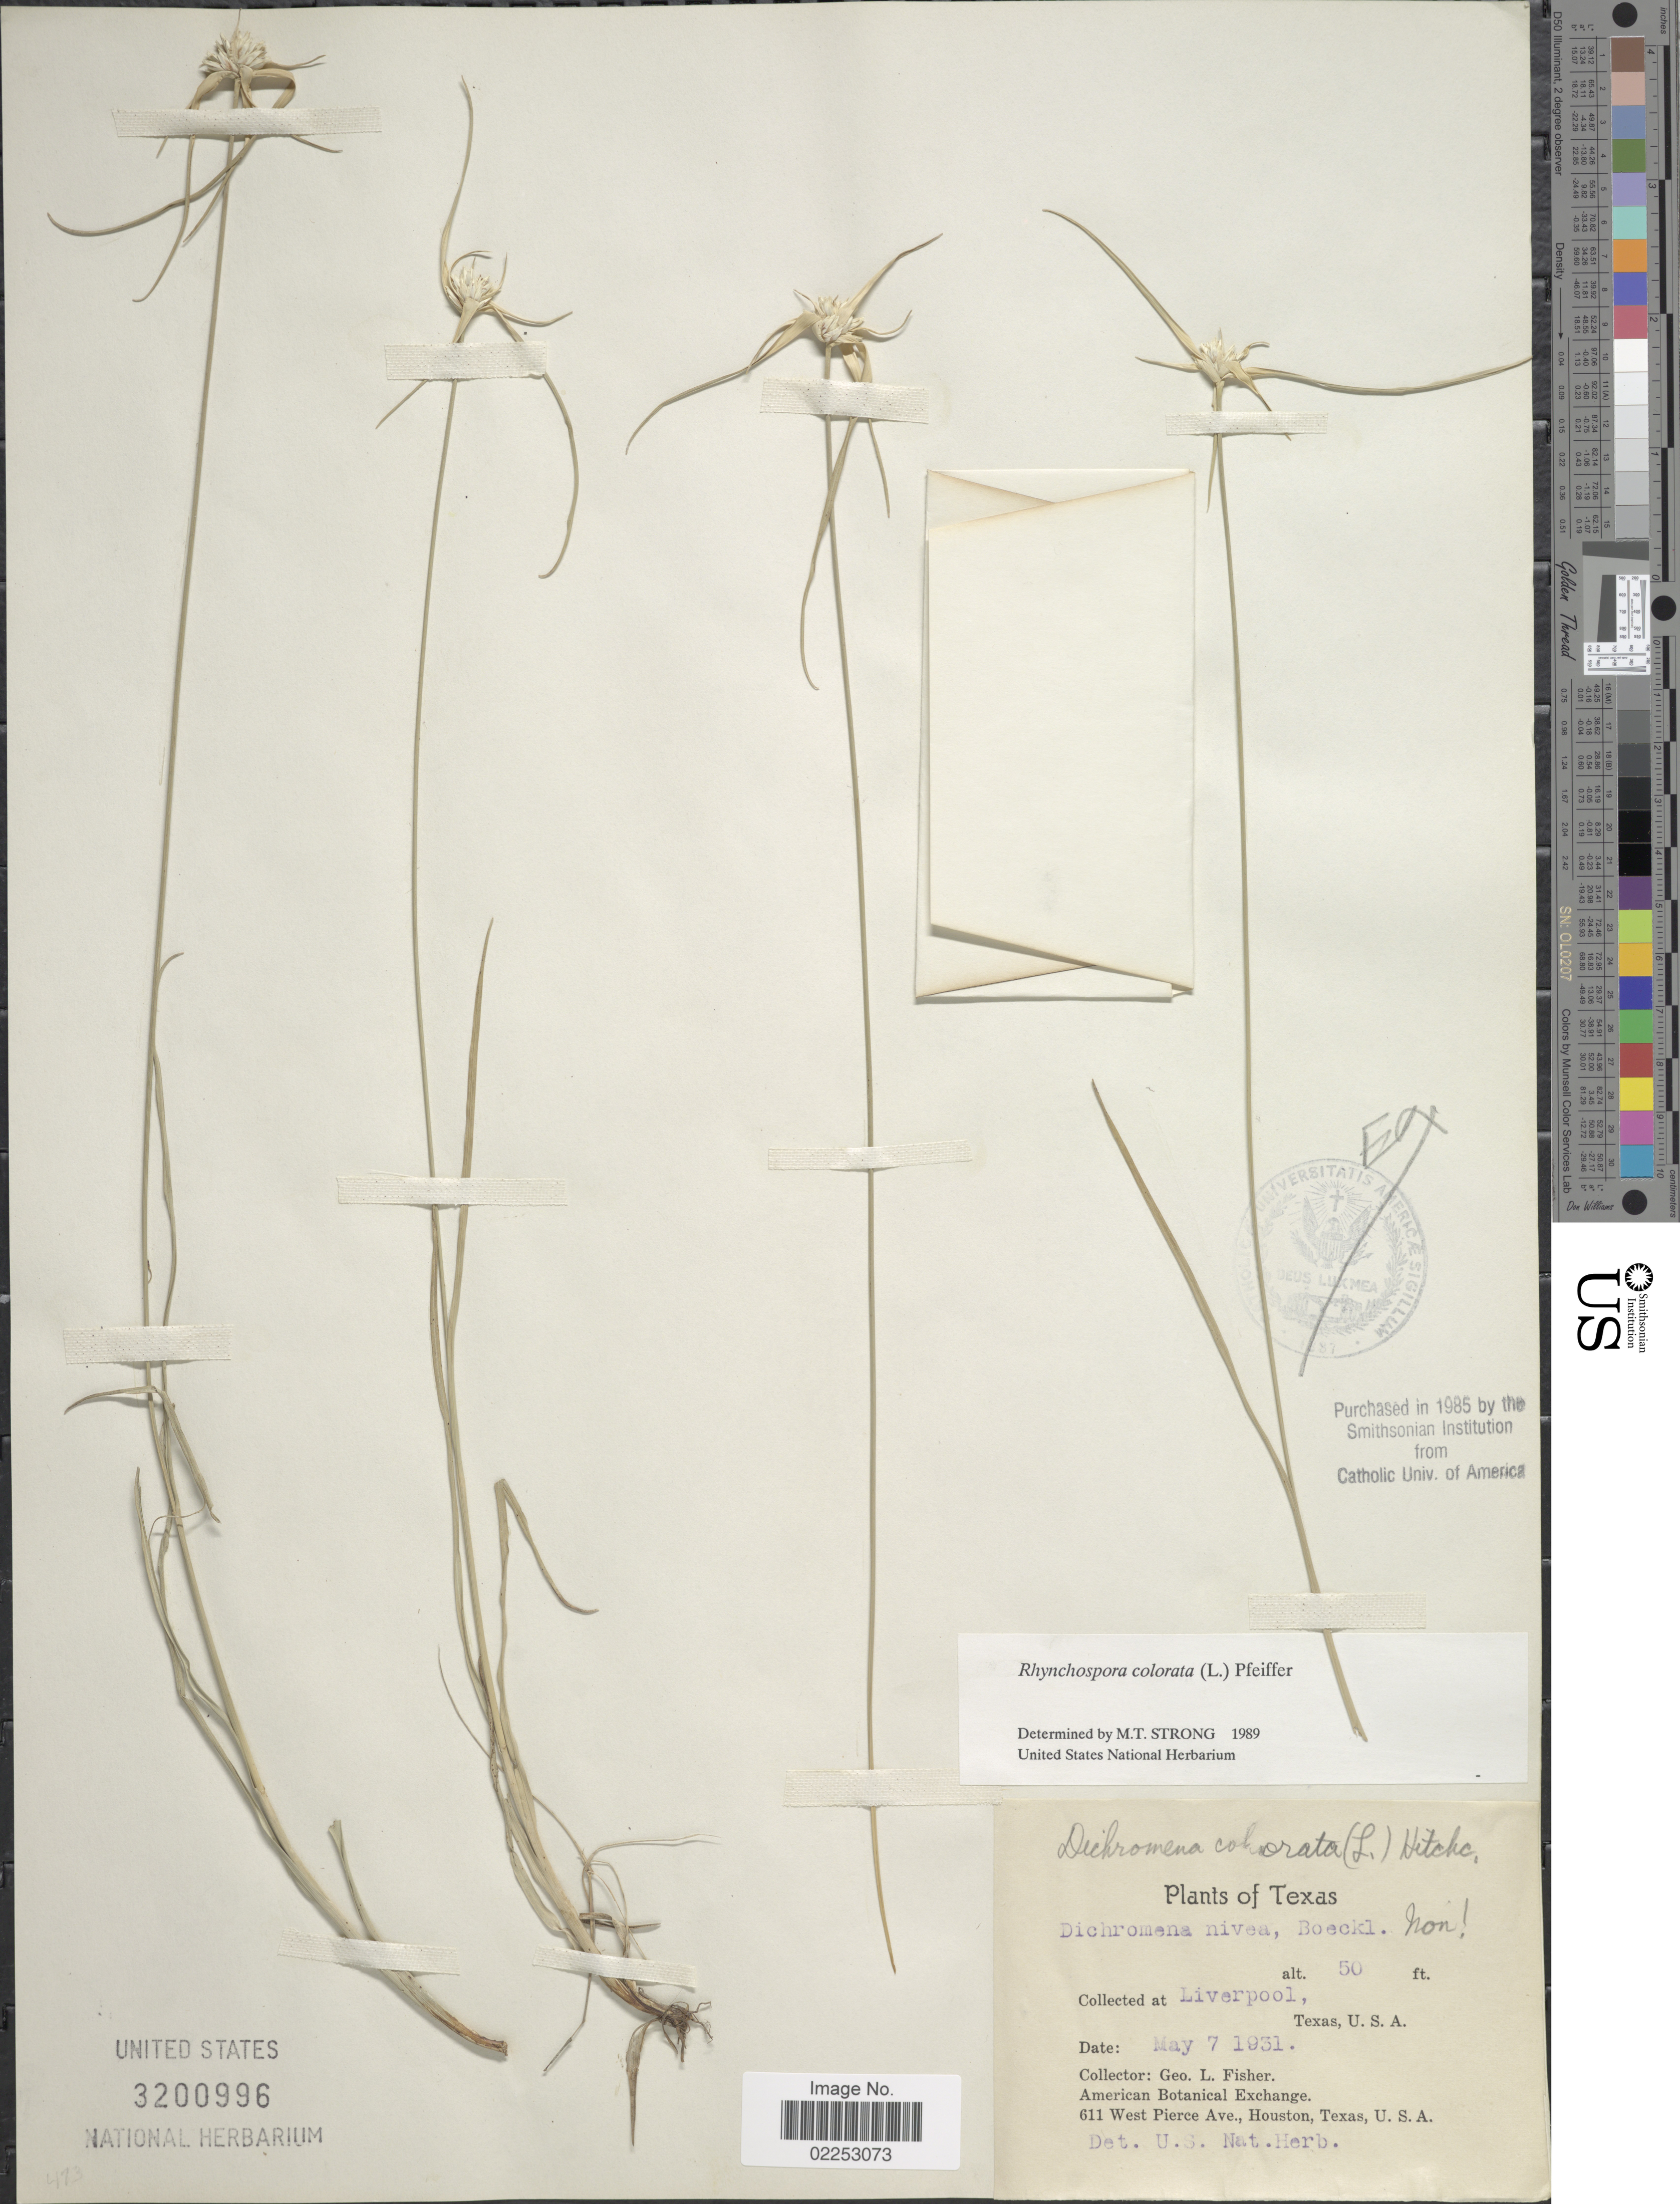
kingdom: Plantae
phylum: Tracheophyta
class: Liliopsida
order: Poales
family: Cyperaceae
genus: Rhynchospora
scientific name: Rhynchospora colorata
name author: (L.) H. Pfeiff.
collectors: G. L. Fisher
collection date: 1931-05-07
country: United States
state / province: Texas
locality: Liverpool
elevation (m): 15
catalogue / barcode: US 3200996